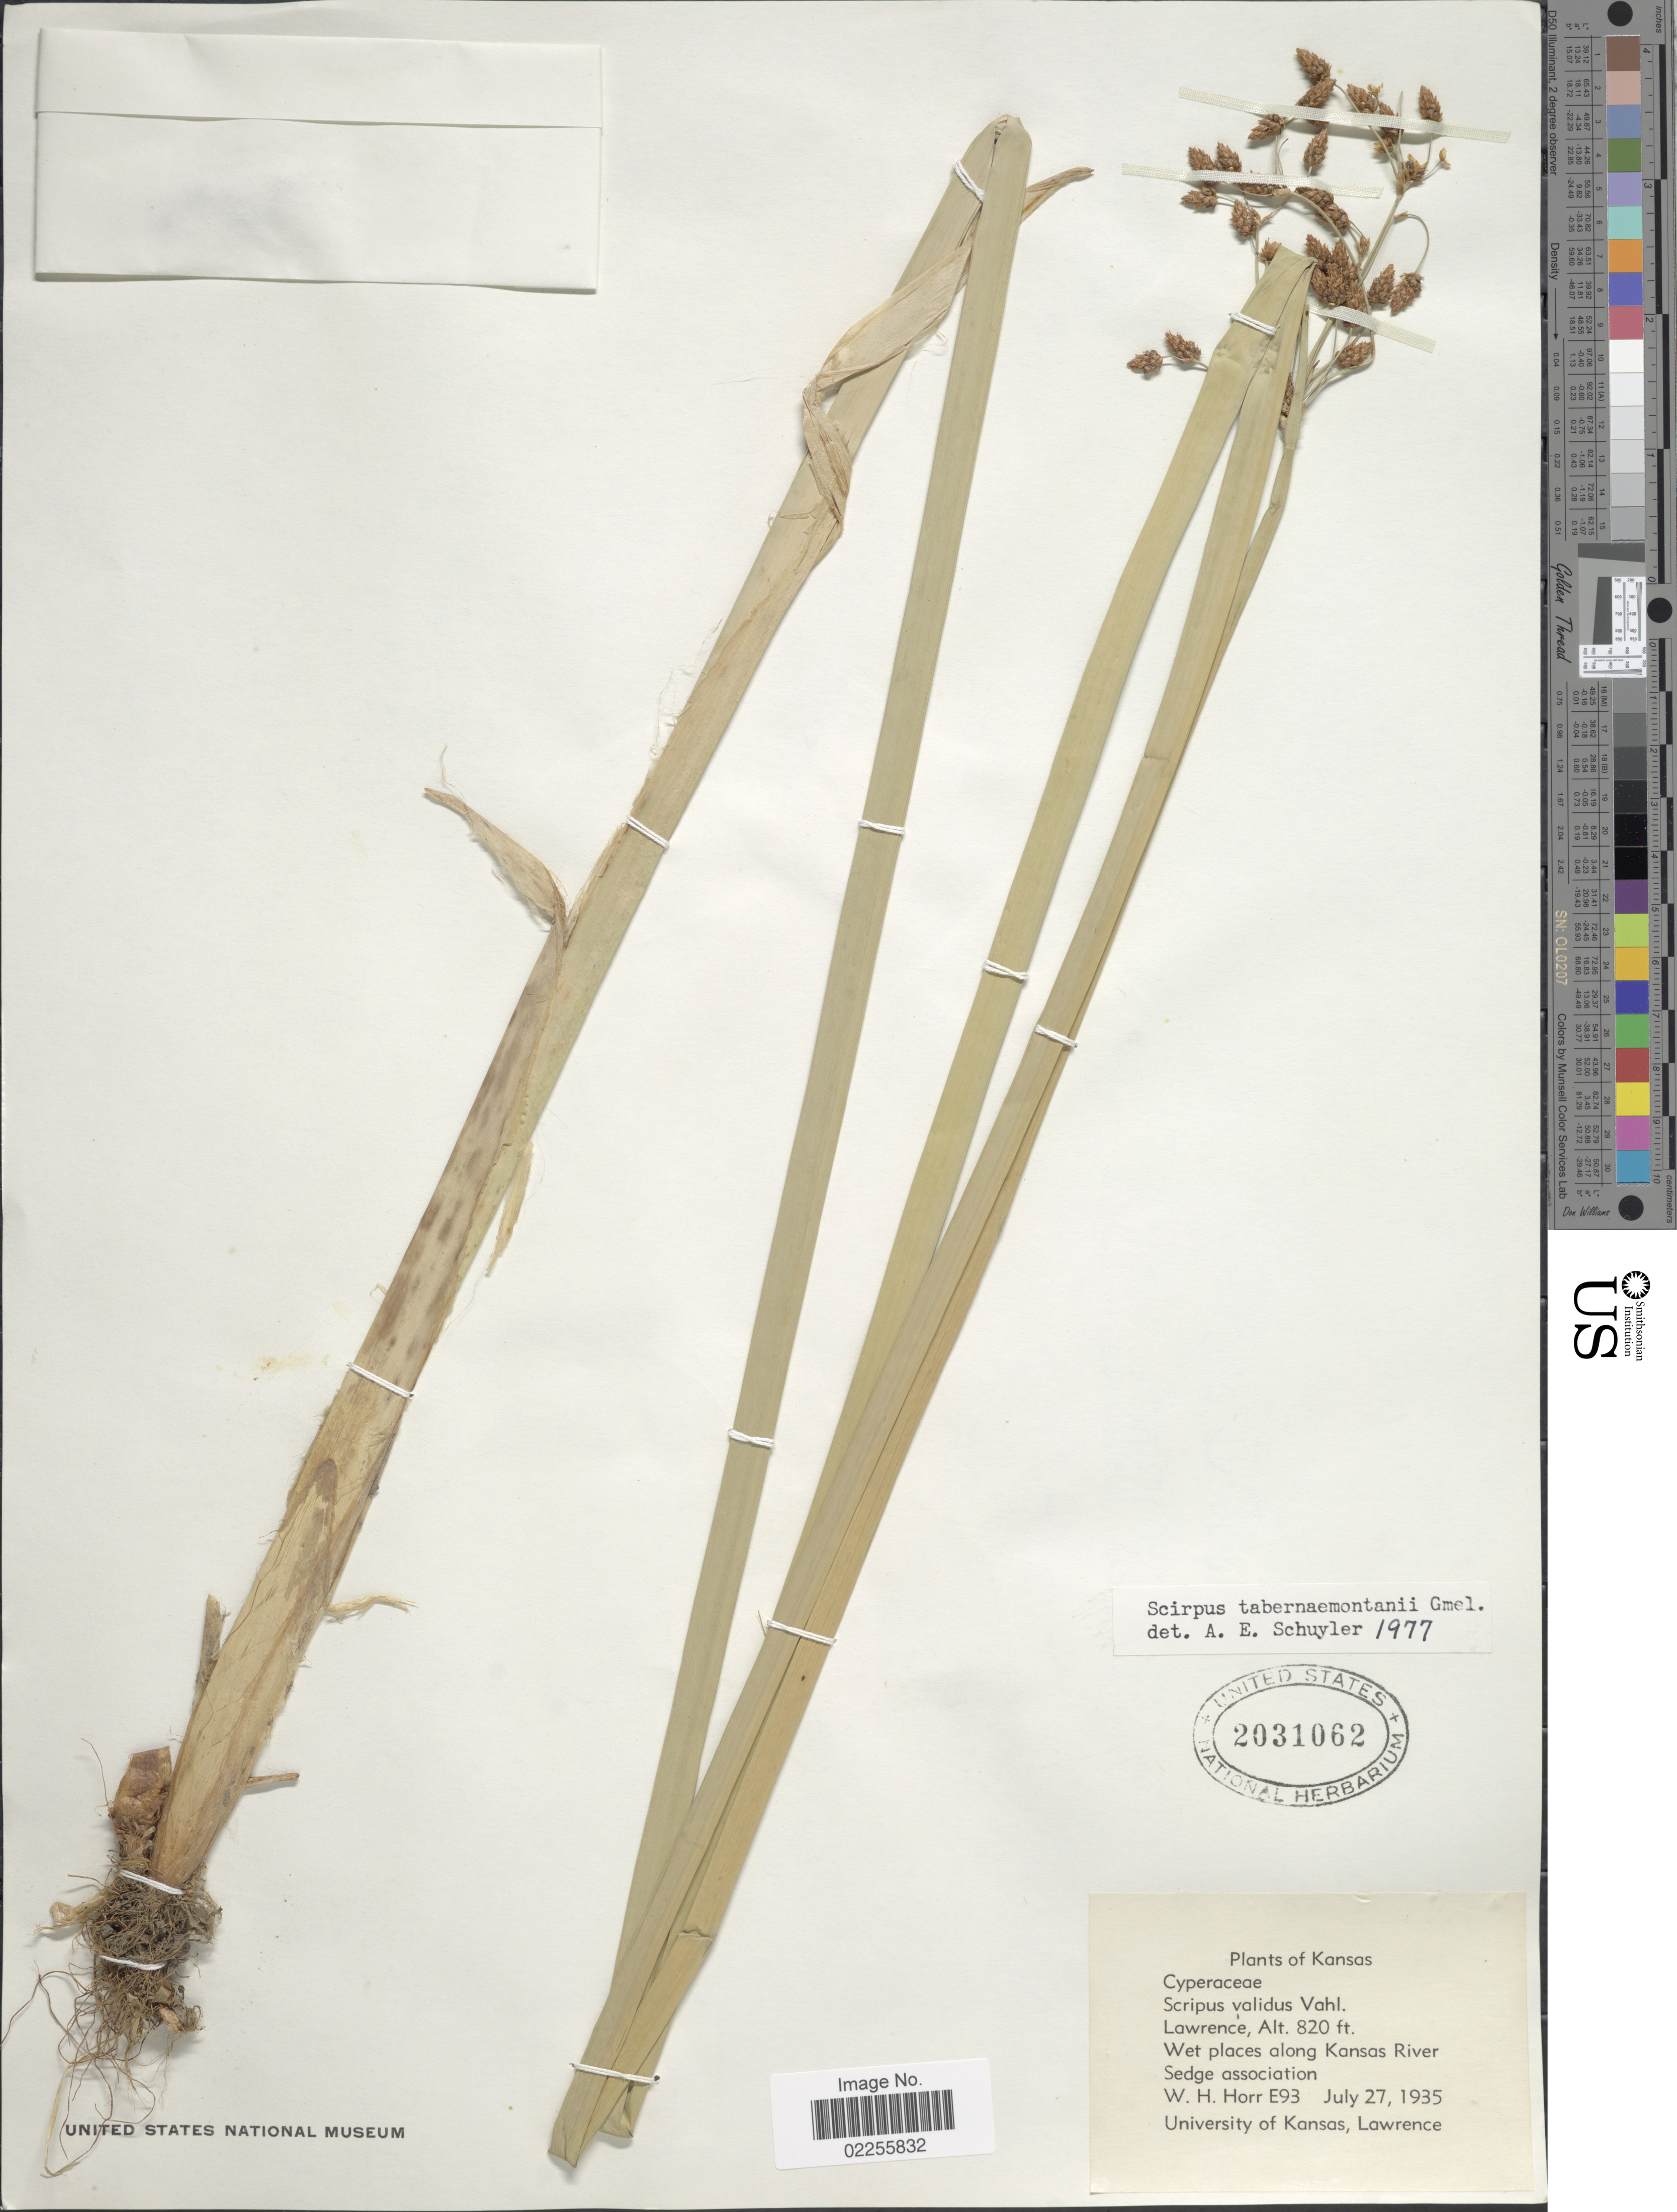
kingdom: Plantae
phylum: Tracheophyta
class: Liliopsida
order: Poales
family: Cyperaceae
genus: Schoenoplectus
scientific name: Schoenoplectus tabernaemontani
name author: (C.C. Gmel.) Palla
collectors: W. H. Horr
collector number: E93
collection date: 1935-07-27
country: United States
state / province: Kansas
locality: Lawrence, wet places along Kansas River.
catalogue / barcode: US 2031062